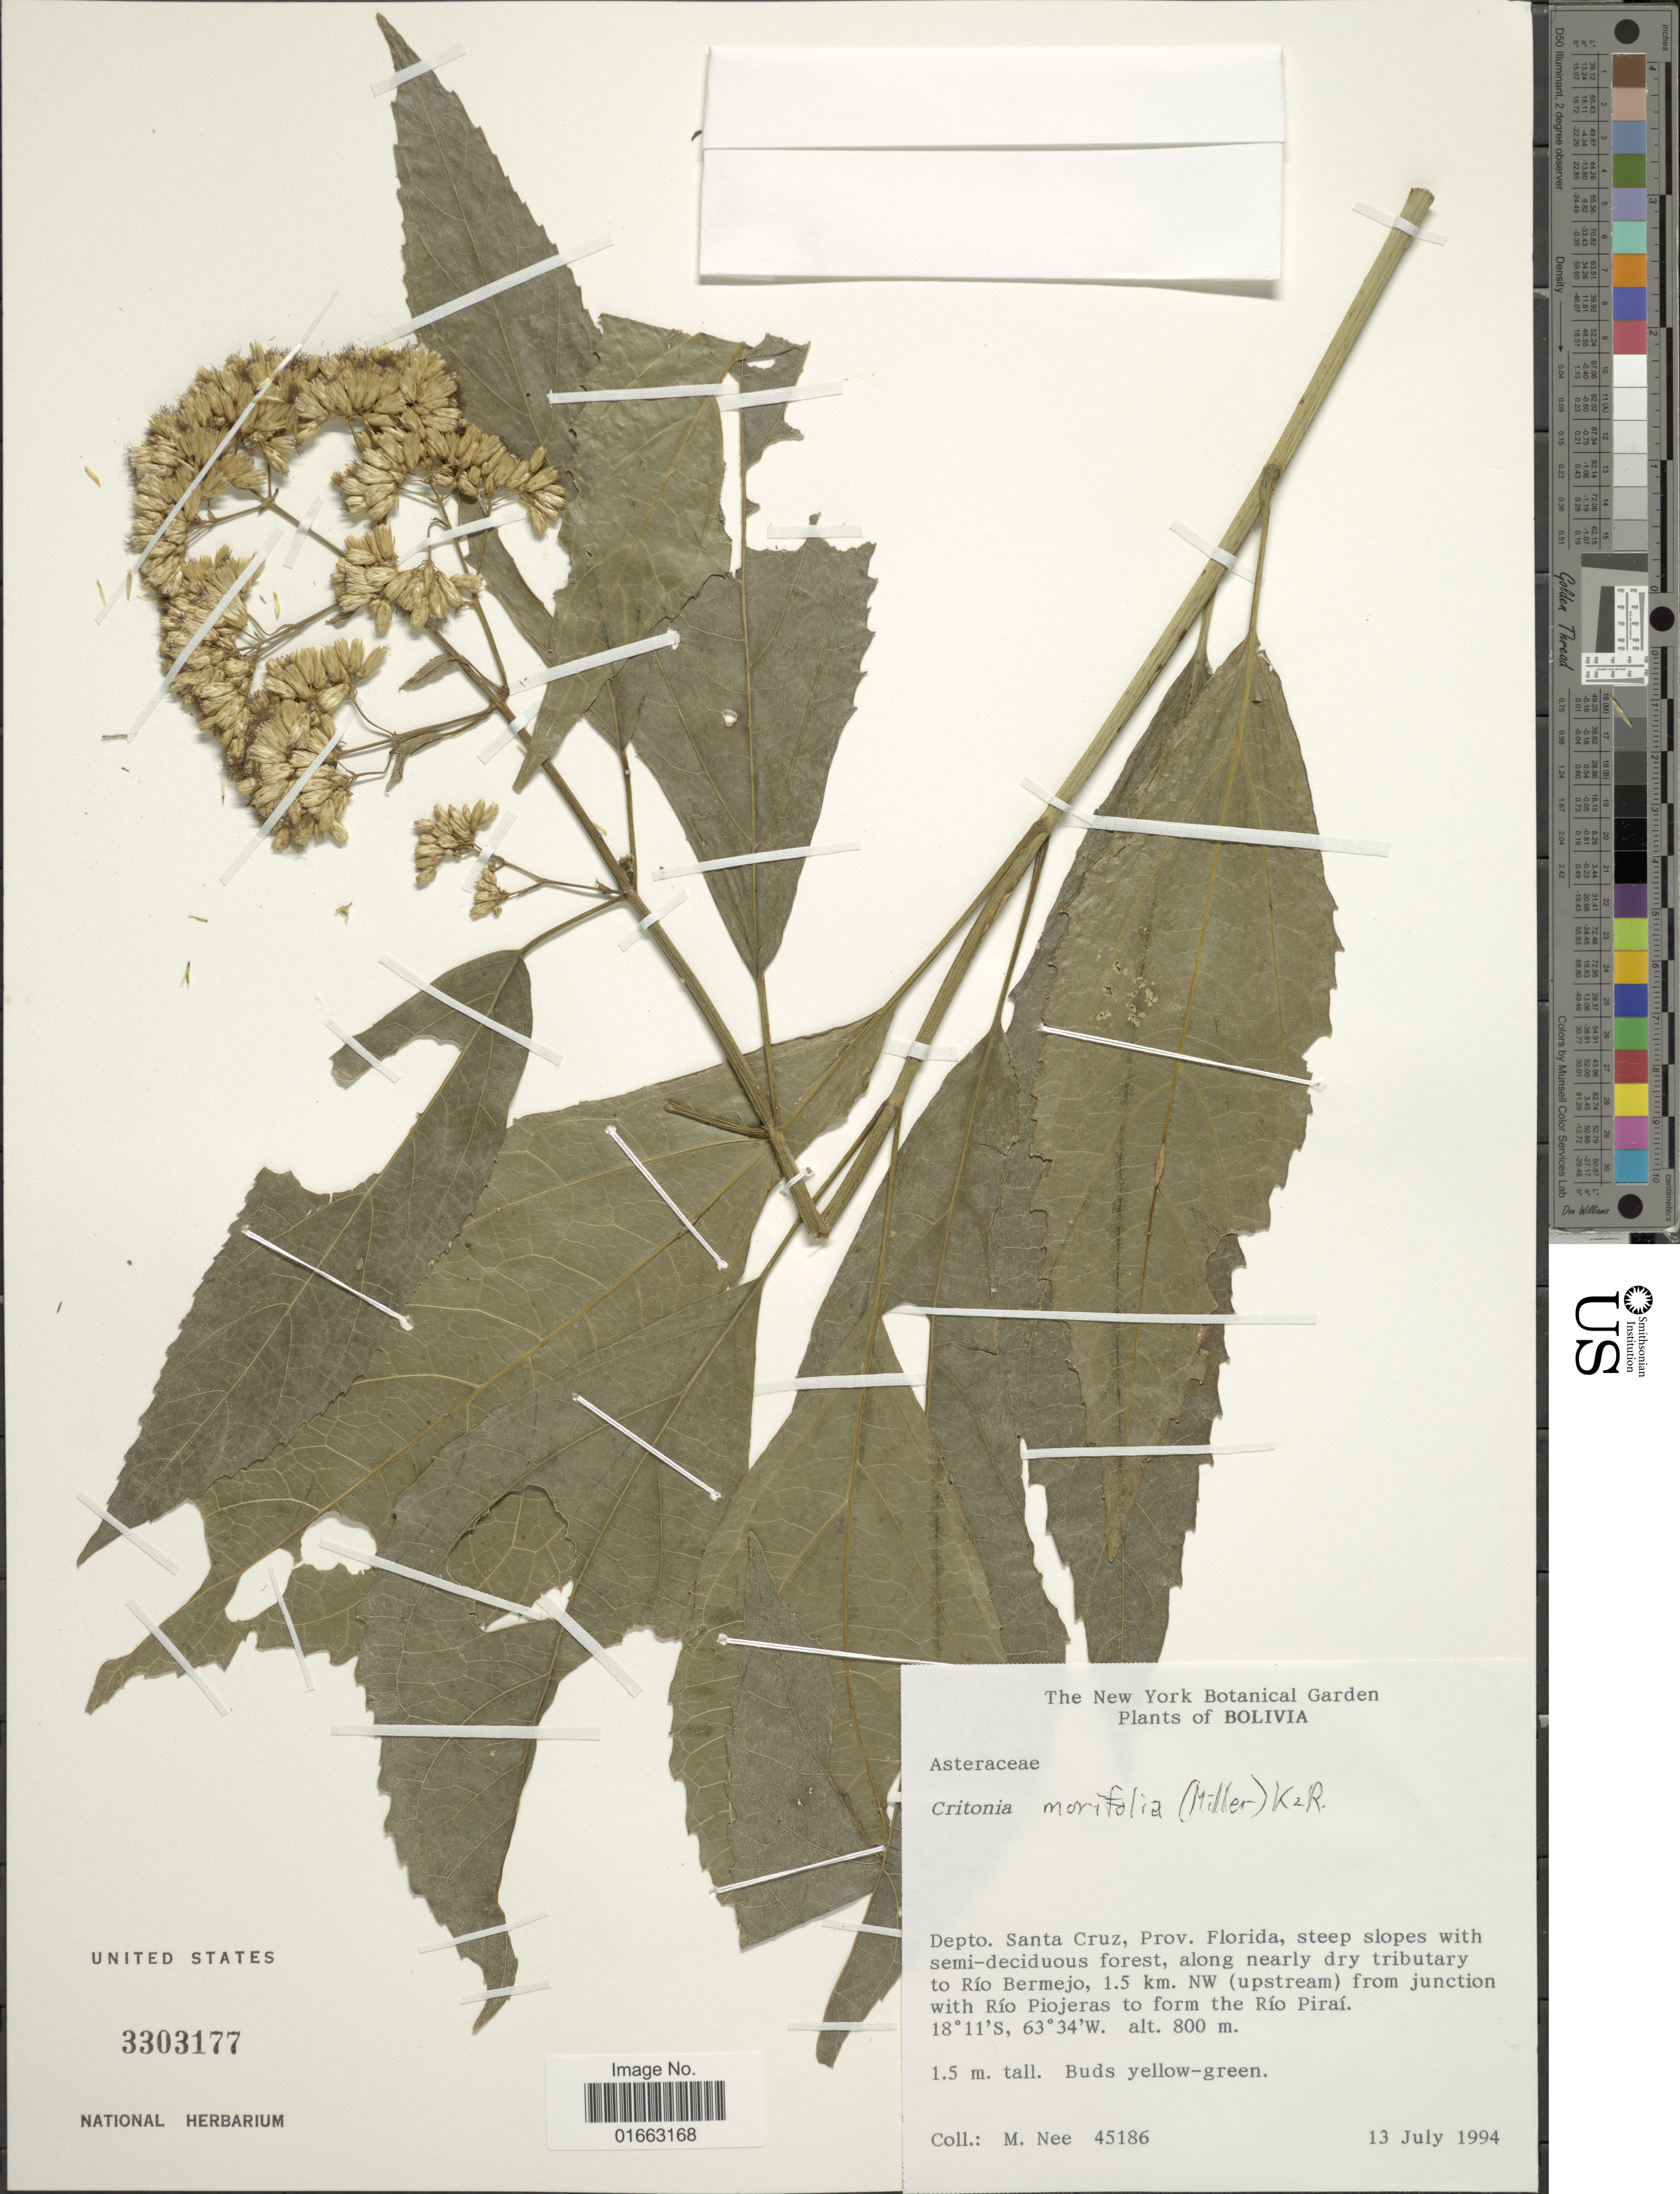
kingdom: Plantae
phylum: Tracheophyta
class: Magnoliopsida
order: Asterales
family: Asteraceae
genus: Critonia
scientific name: Critonia morifolia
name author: (Mill.) R.M. King & H. Rob.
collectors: M. Nee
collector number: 45186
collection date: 1994-07-13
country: Bolivia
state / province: Santa Cruz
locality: Prov.Florida, steep slopes with semi-deciduous forest, along nearly dry tributary to Río Bermejo, 1.5 km. NW (upstream) from junction with Río Piojeras to form the Río Piraí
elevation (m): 800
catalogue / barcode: US 3303177